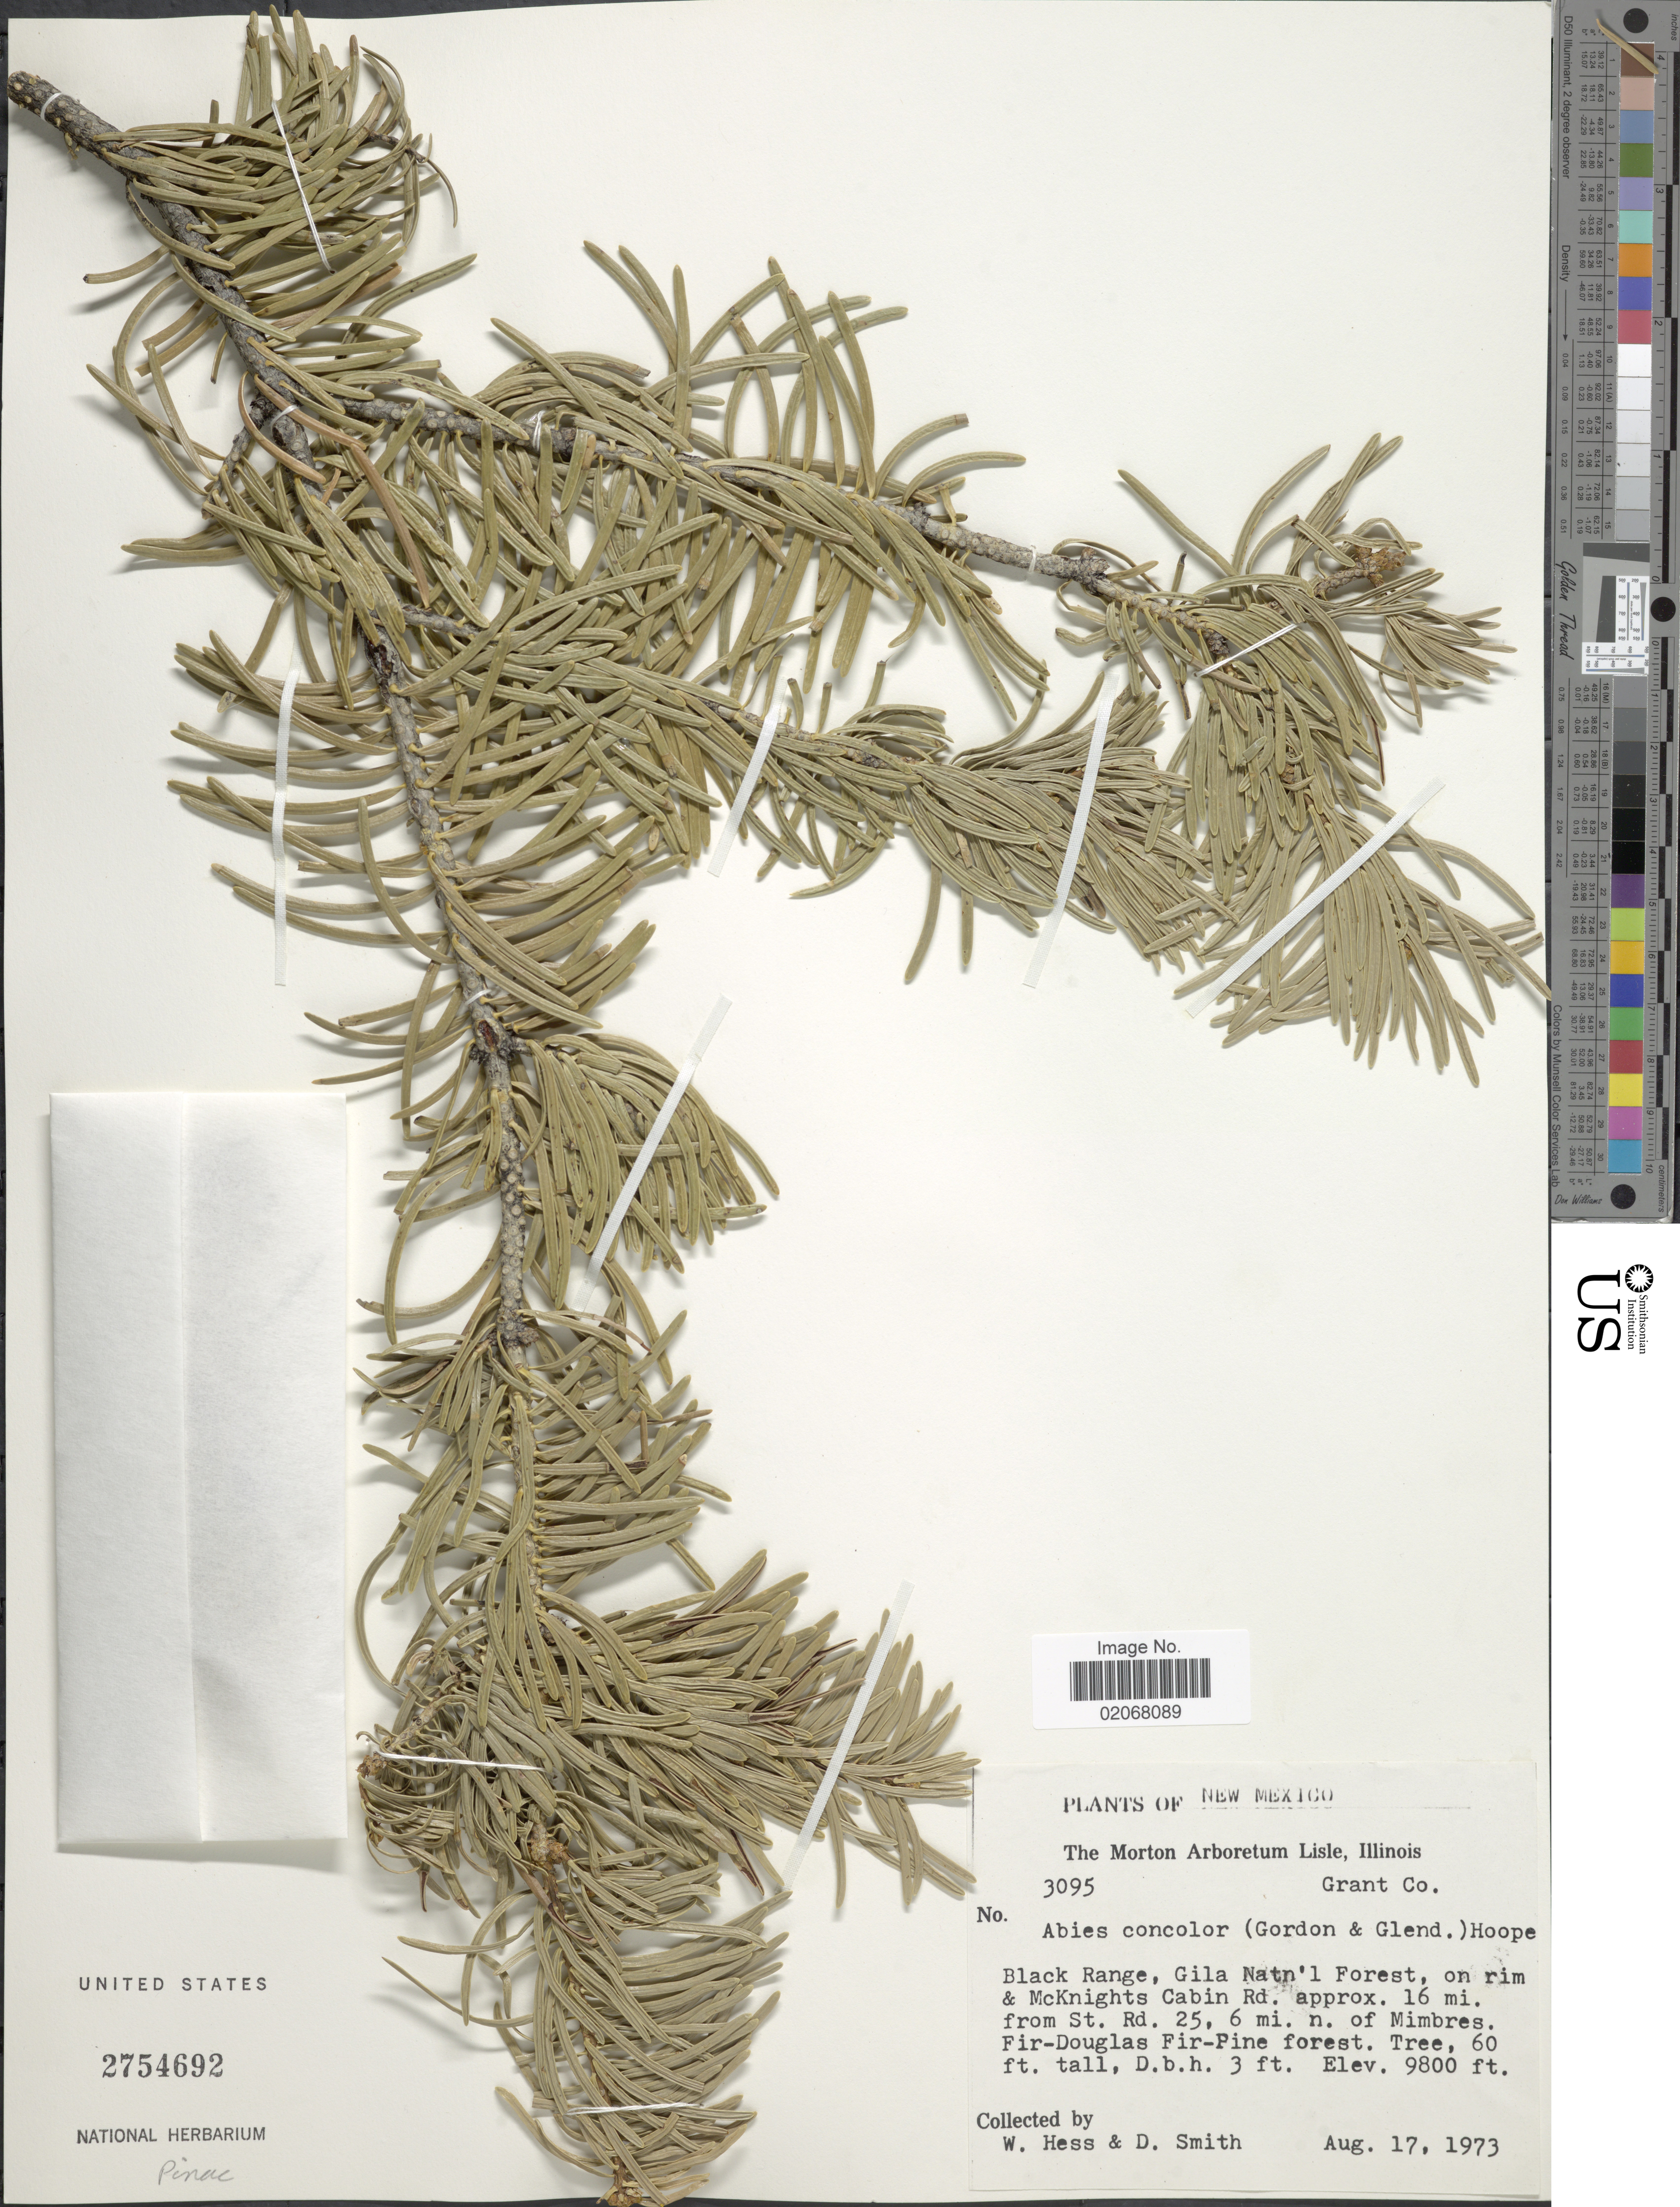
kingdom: Plantae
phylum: Tracheophyta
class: Pinopsida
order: Pinales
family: Pinaceae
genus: Abies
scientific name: Abies concolor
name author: (Gordon & Glend.) Lindl. ex Hildebr.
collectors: W. Hess & D. Smith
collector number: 3095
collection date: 1973-08-17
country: United States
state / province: New Mexico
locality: Black Range, Gila Natn'l Forest, on rim & McKnights Cabin Rd, approx 16 mi from St. Rd 25, 6 mi b of Mimbres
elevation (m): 2987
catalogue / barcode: US 2754692